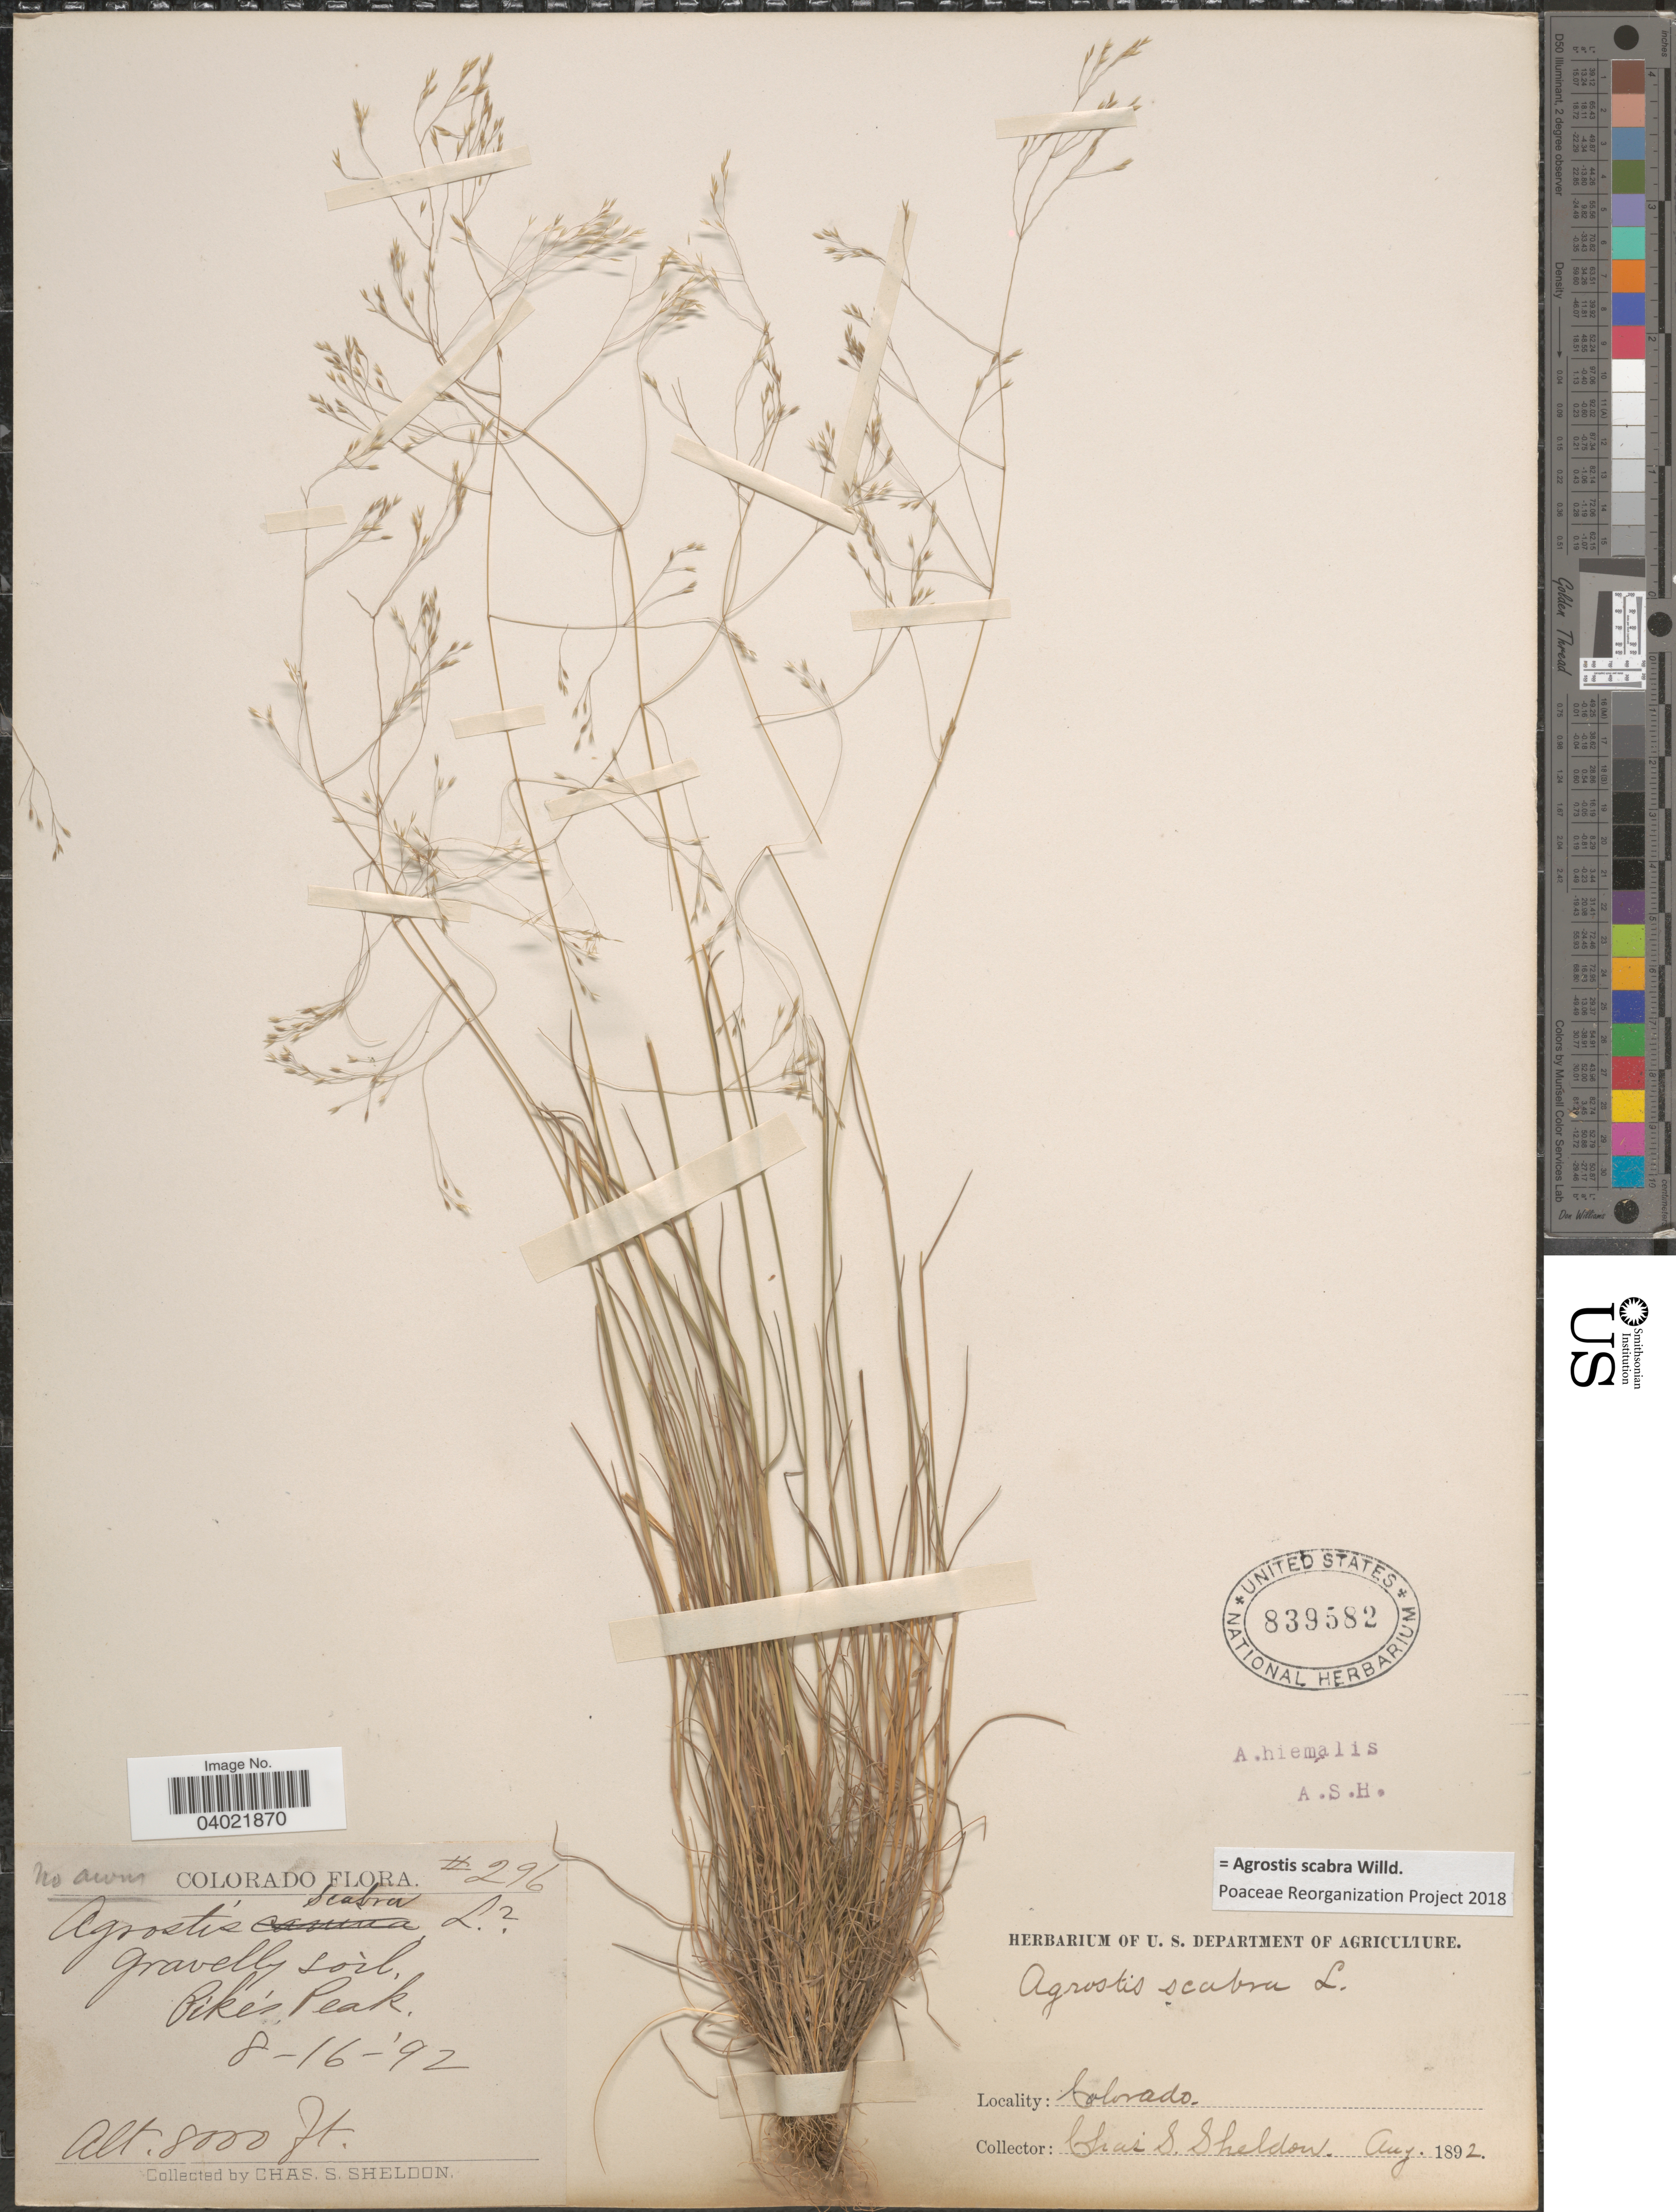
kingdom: Plantae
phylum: Tracheophyta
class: Liliopsida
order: Poales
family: Poaceae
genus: Agrostis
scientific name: Agrostis scabra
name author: Willd.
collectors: C. S. Sheldon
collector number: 296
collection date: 1892-08-16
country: United States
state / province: Colorado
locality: Pikes Peak.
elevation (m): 2438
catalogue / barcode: US 839582